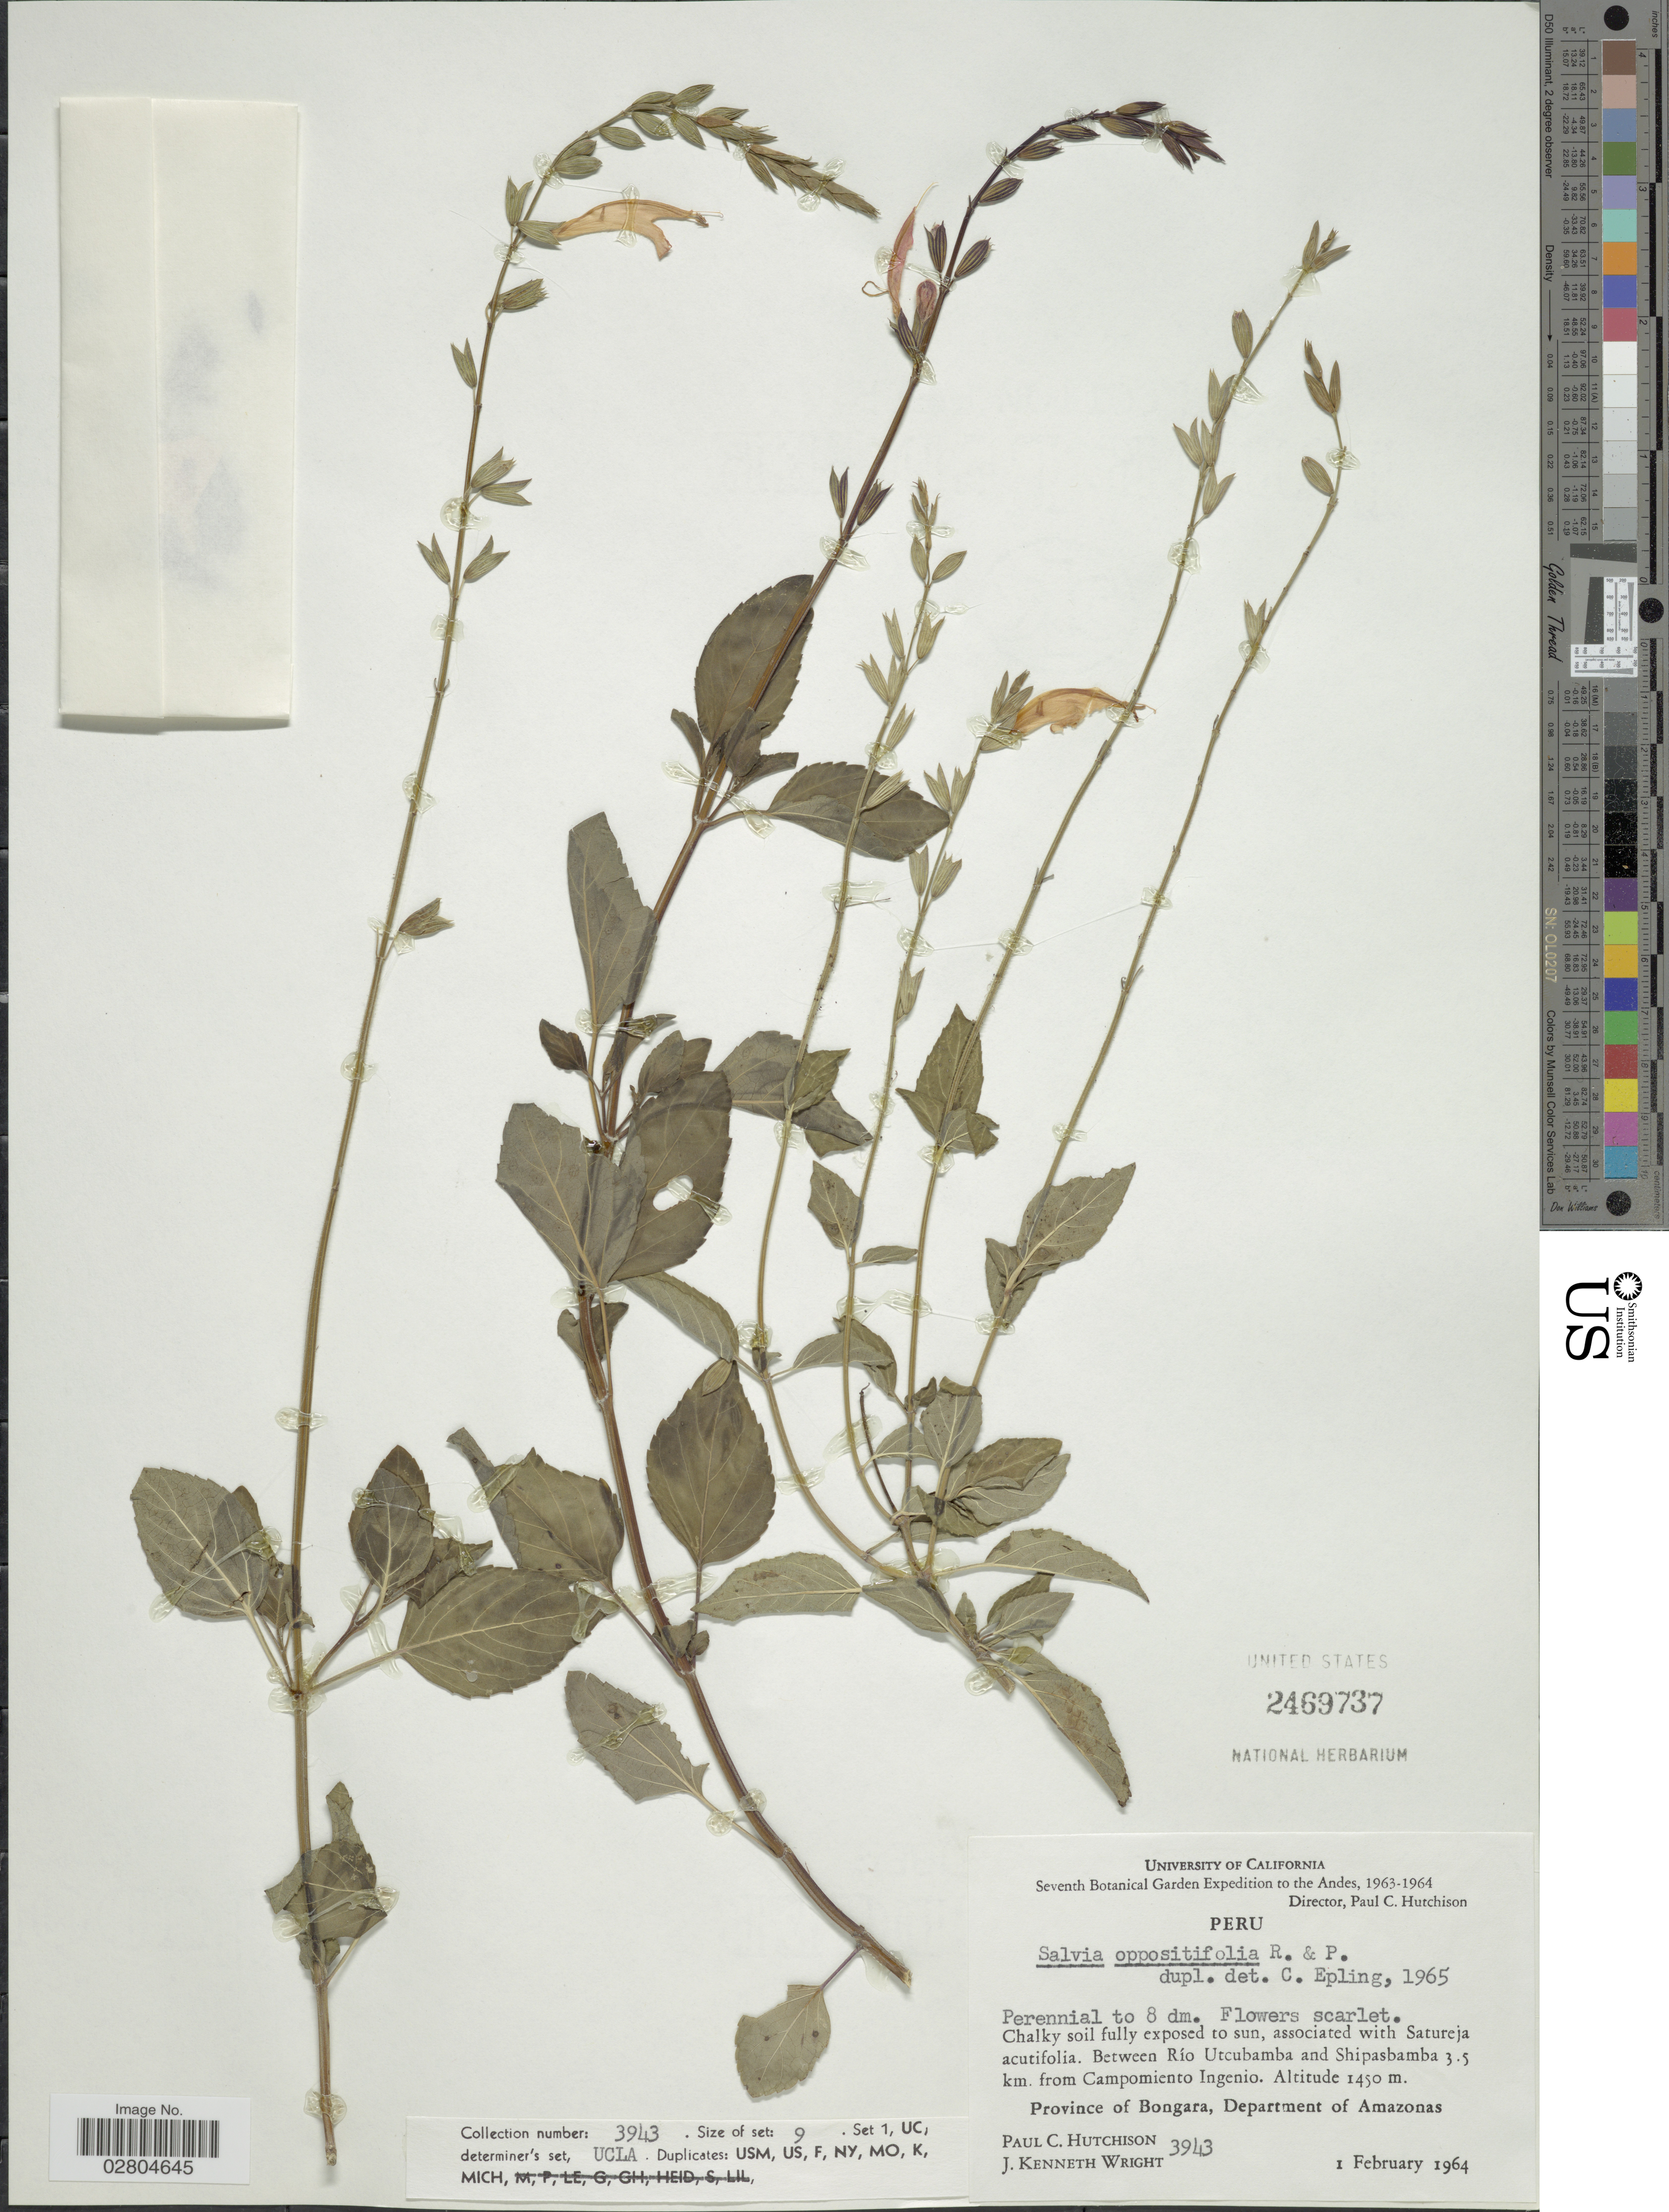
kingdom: Plantae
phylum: Tracheophyta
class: Magnoliopsida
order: Lamiales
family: Lamiaceae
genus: Salvia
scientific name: Salvia oppositiflora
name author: Ruiz & Pav.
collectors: P. C. Hutchison & J. K. Wright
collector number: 3943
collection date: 1964-02-01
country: Peru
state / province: Amazonas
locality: Andes. Between Río Utcubamba and Shipasbamba 3.5 km. from Campomiento Ingenio. Province of Bongara, Department of Amazonas.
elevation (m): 1450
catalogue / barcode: US 2469737